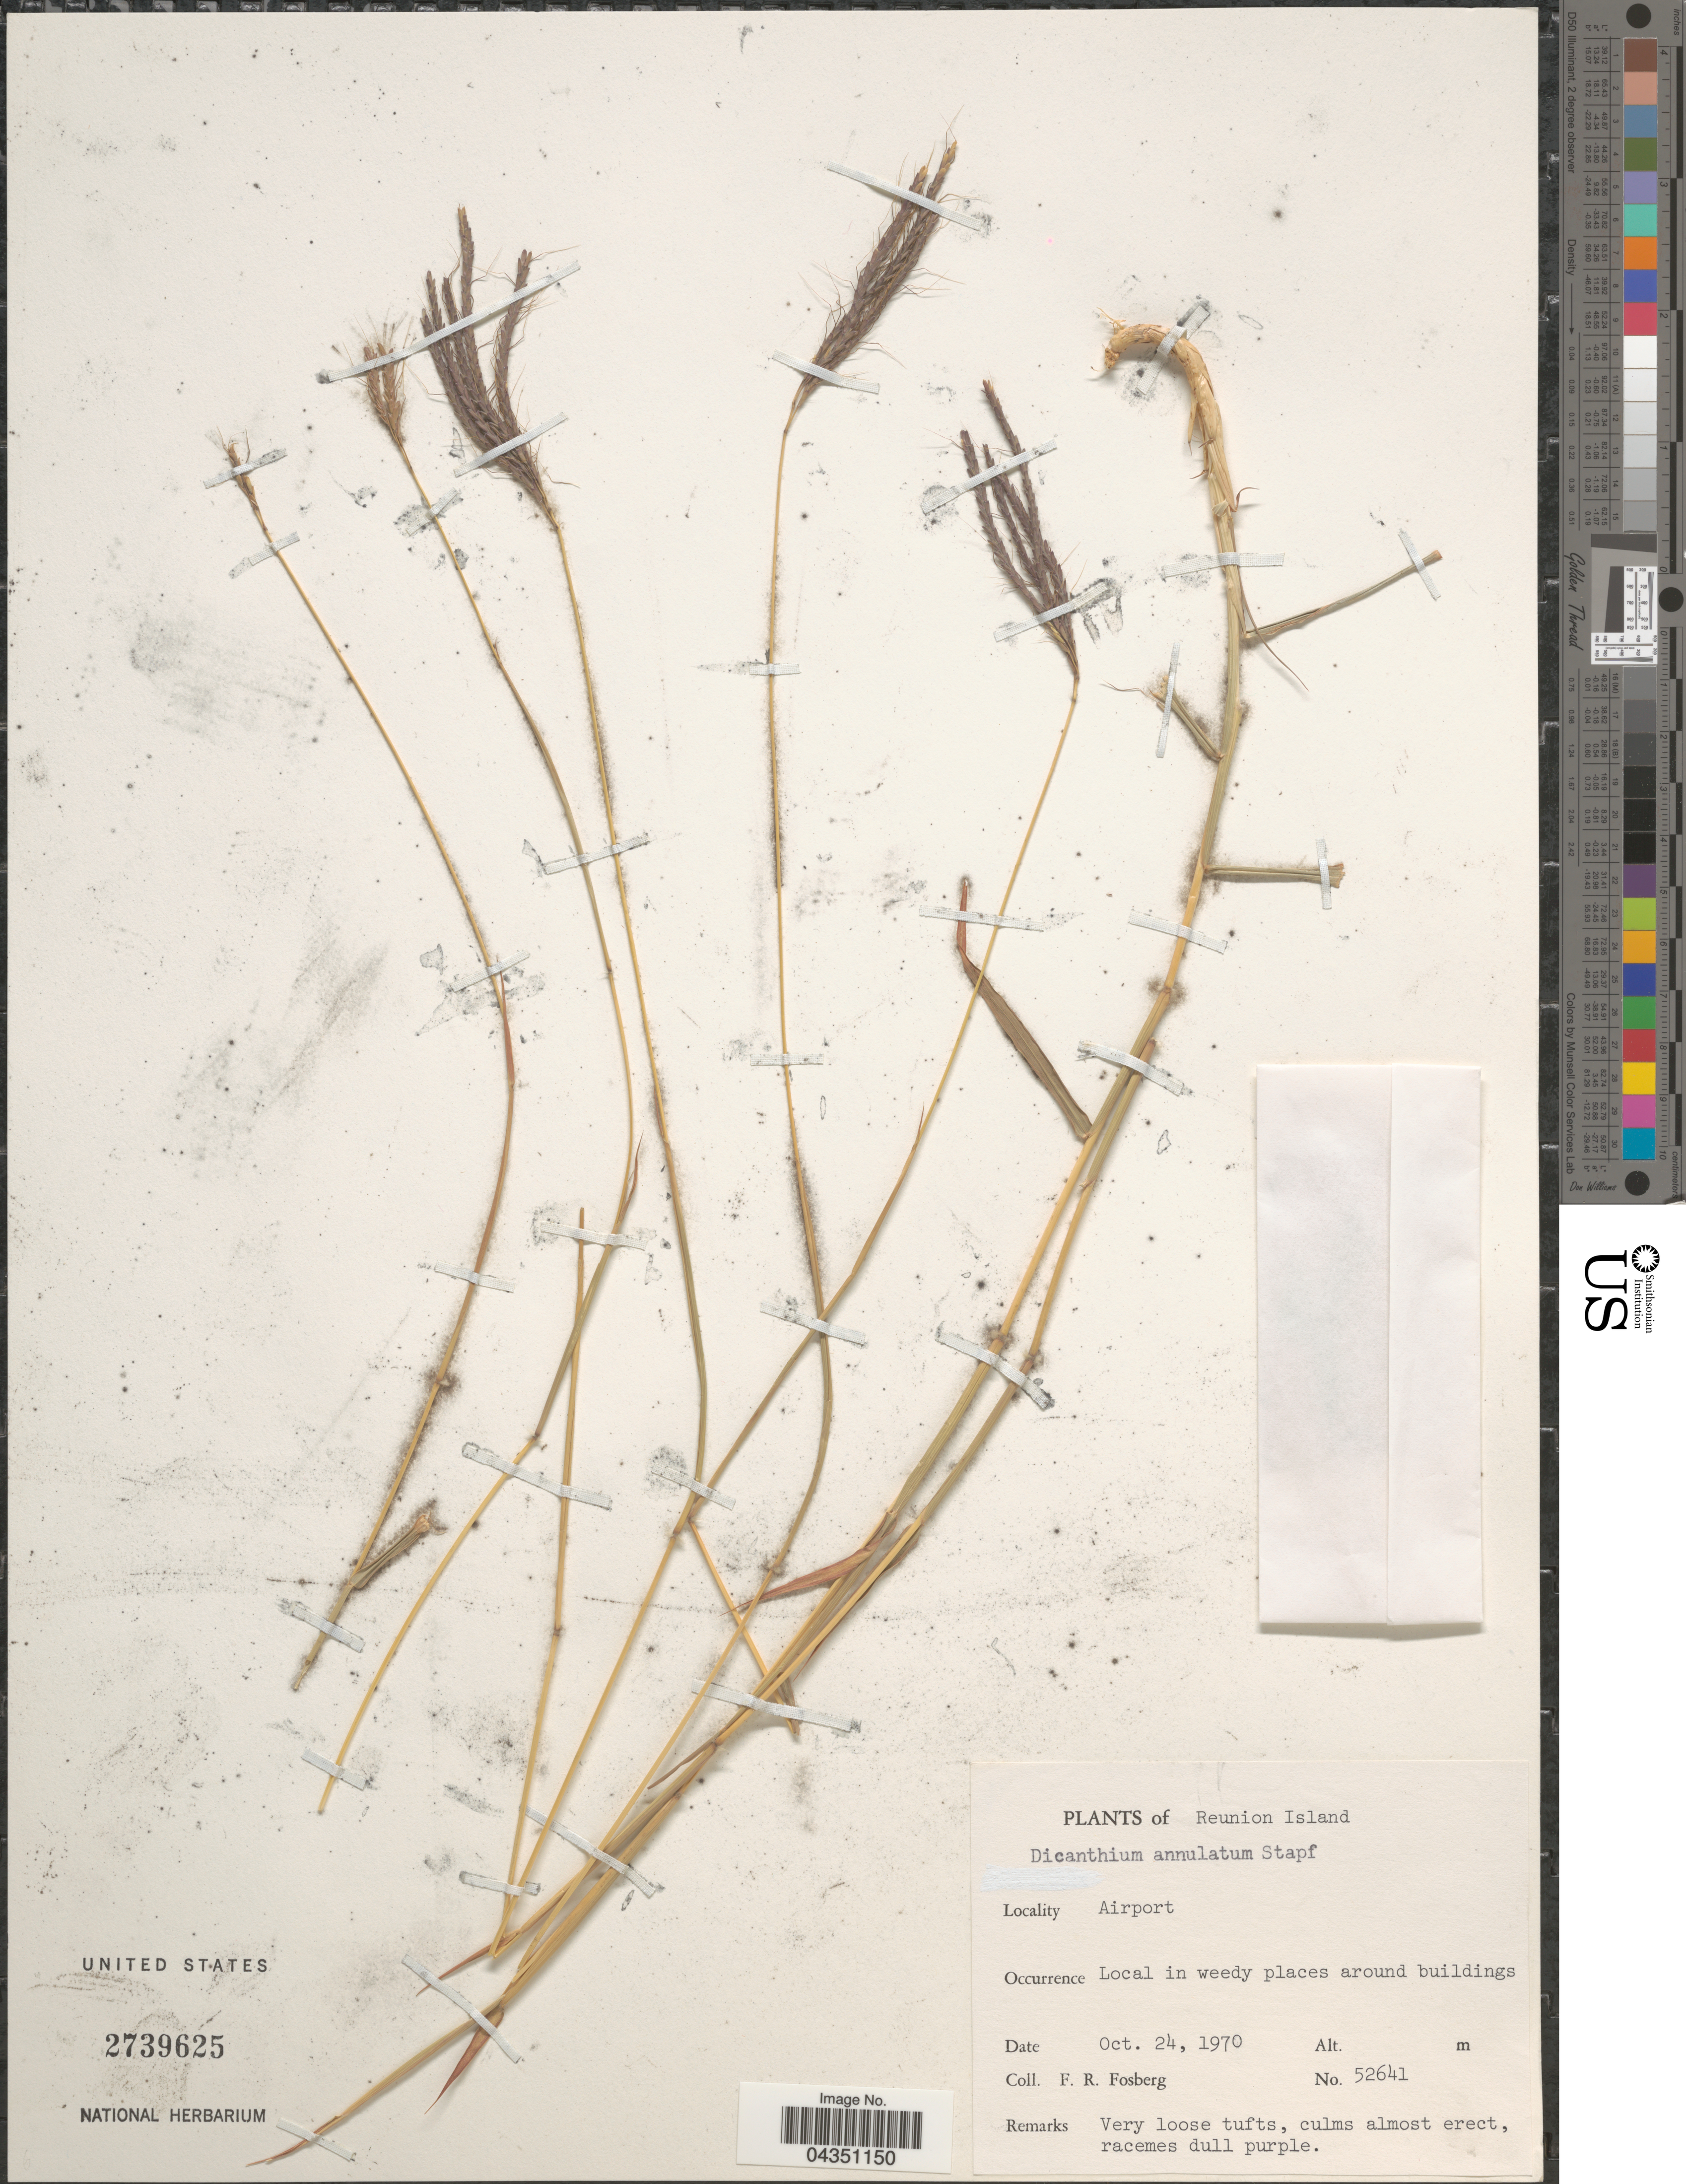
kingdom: Plantae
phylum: Tracheophyta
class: Liliopsida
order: Poales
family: Poaceae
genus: Dichanthium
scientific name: Dichanthium annulatum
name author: (Forssk.) Stapf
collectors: F. R. Fosberg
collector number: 52641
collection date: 1970-10-24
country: Reunion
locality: Reunion Island. Airport.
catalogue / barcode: US 2739625